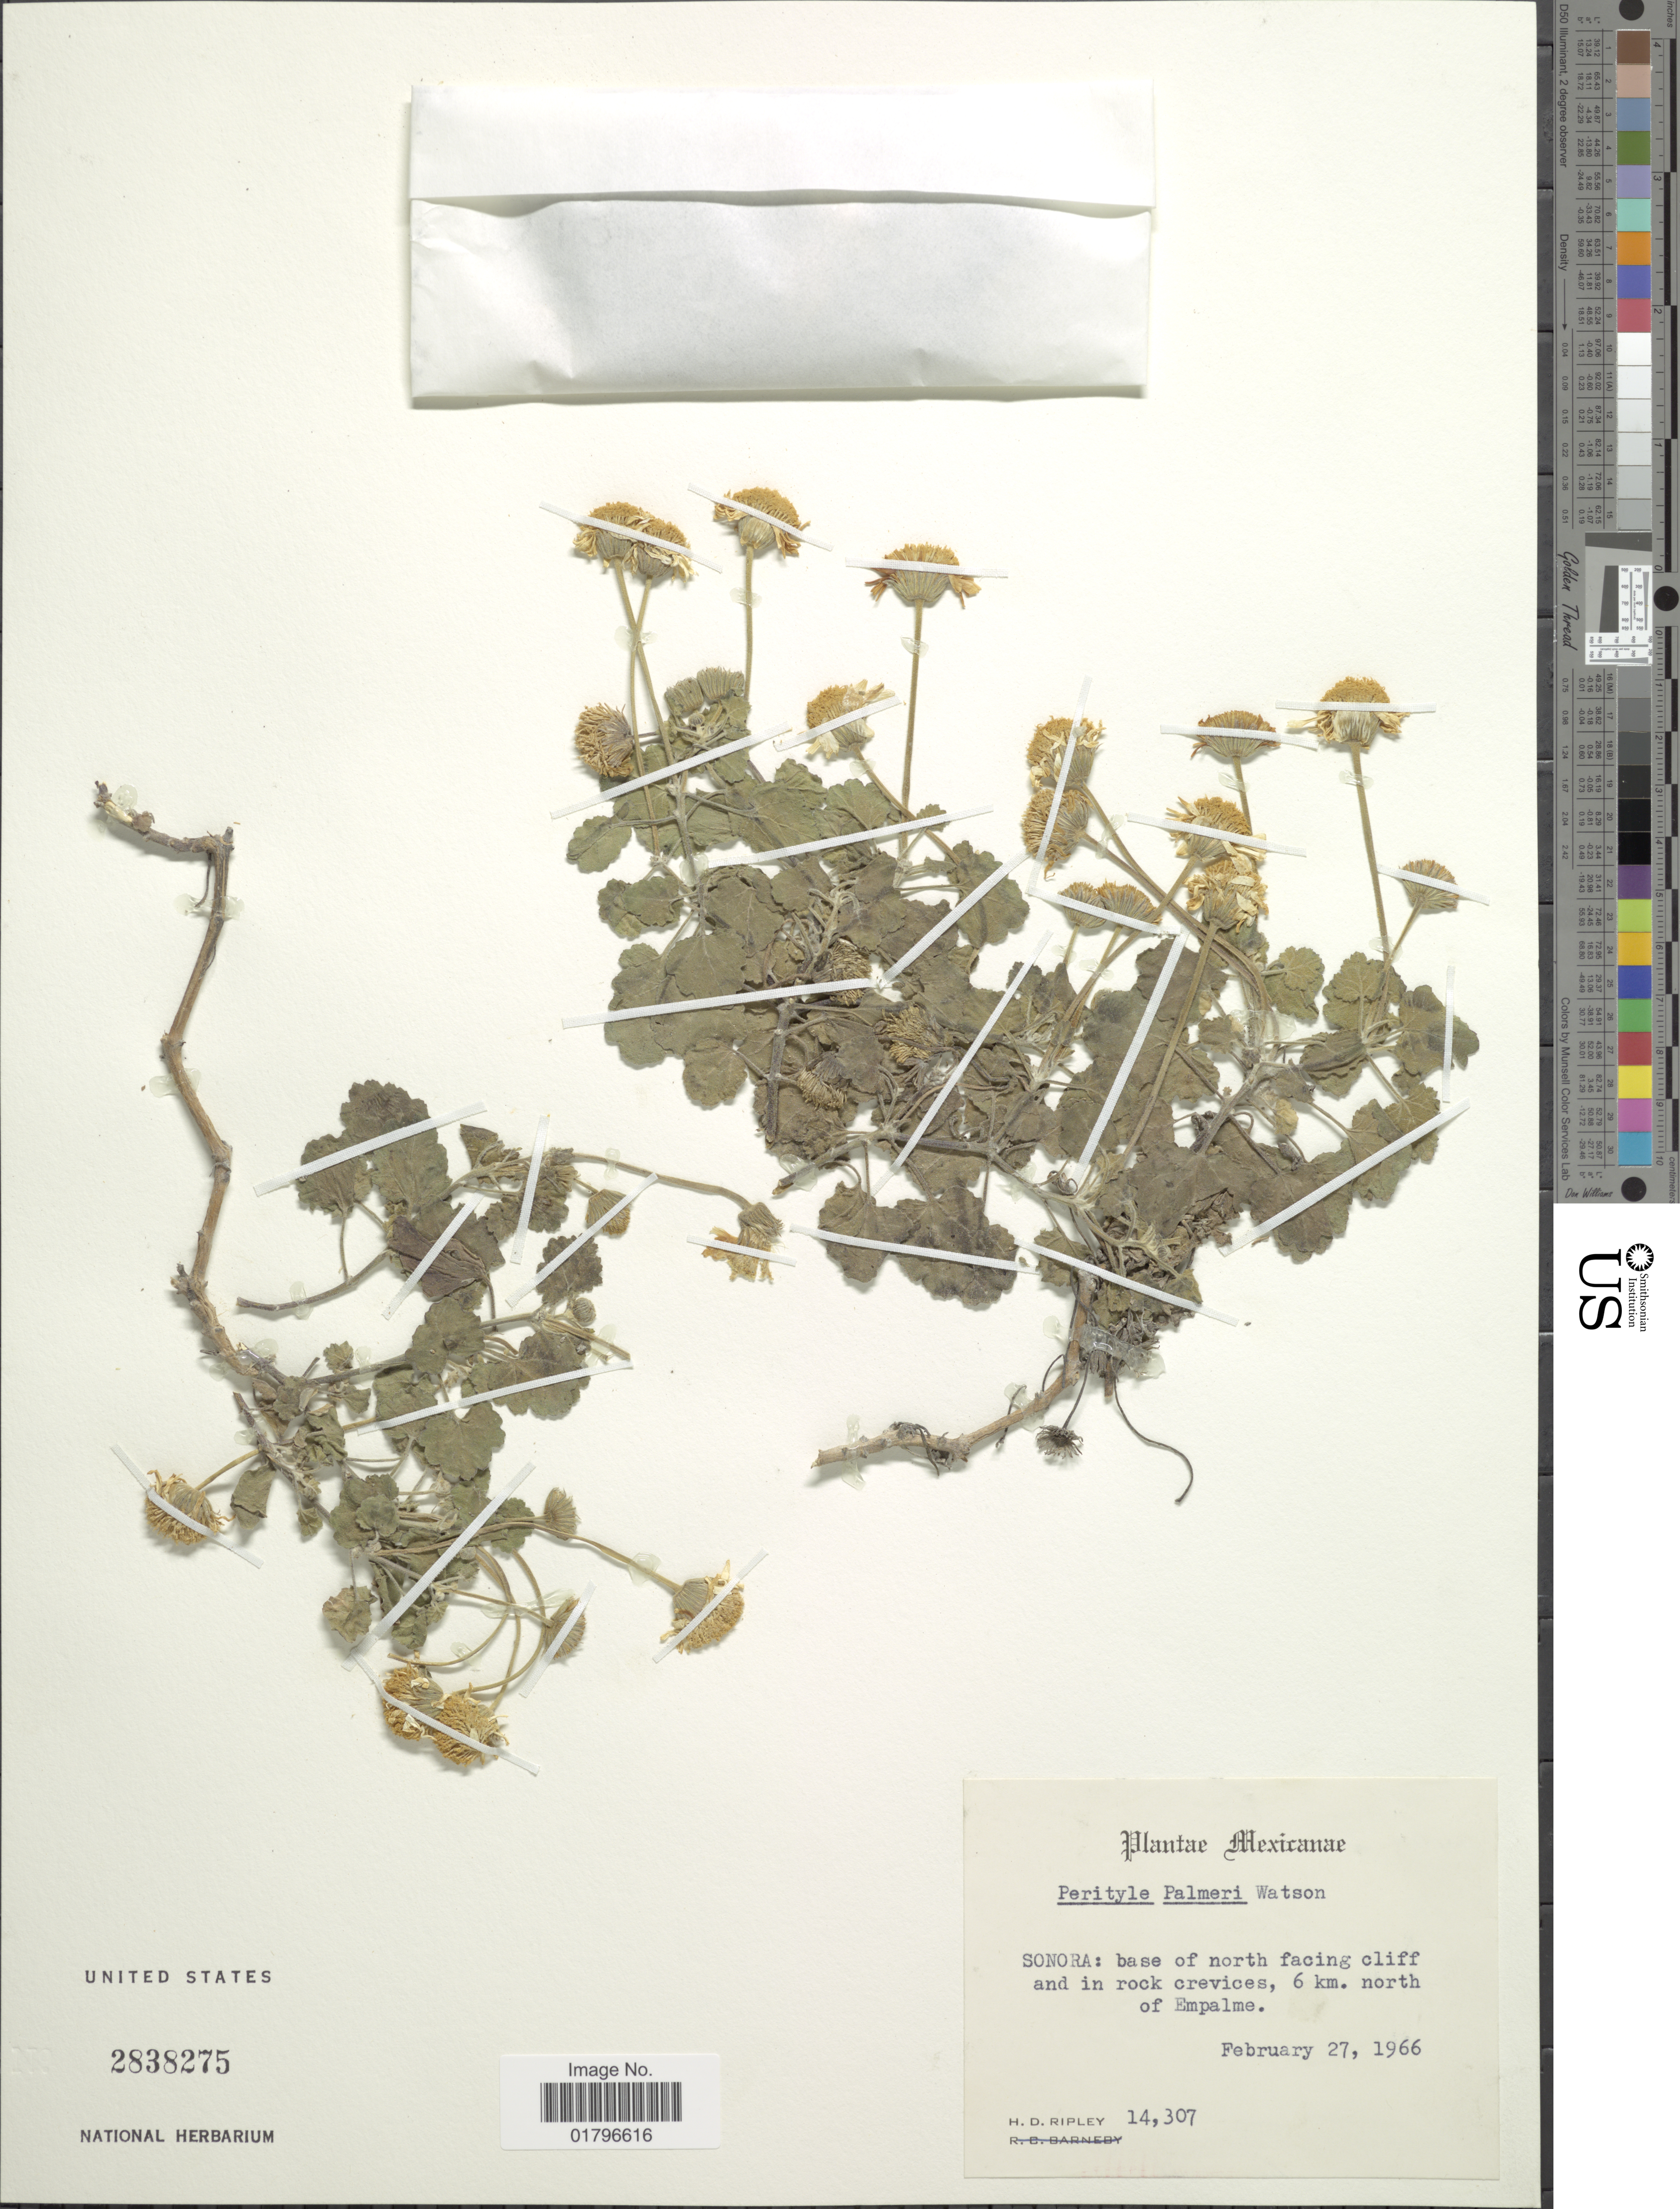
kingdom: Plantae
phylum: Tracheophyta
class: Magnoliopsida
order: Asterales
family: Asteraceae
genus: Perityle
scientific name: Perityle palmeri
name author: S. Watson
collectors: H. Ripley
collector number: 14307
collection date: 1966-02-27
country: Mexico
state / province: Sonora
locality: Base of north facing cliff an in rock crevices, 6 km. north of Empalme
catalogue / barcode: US 2838275